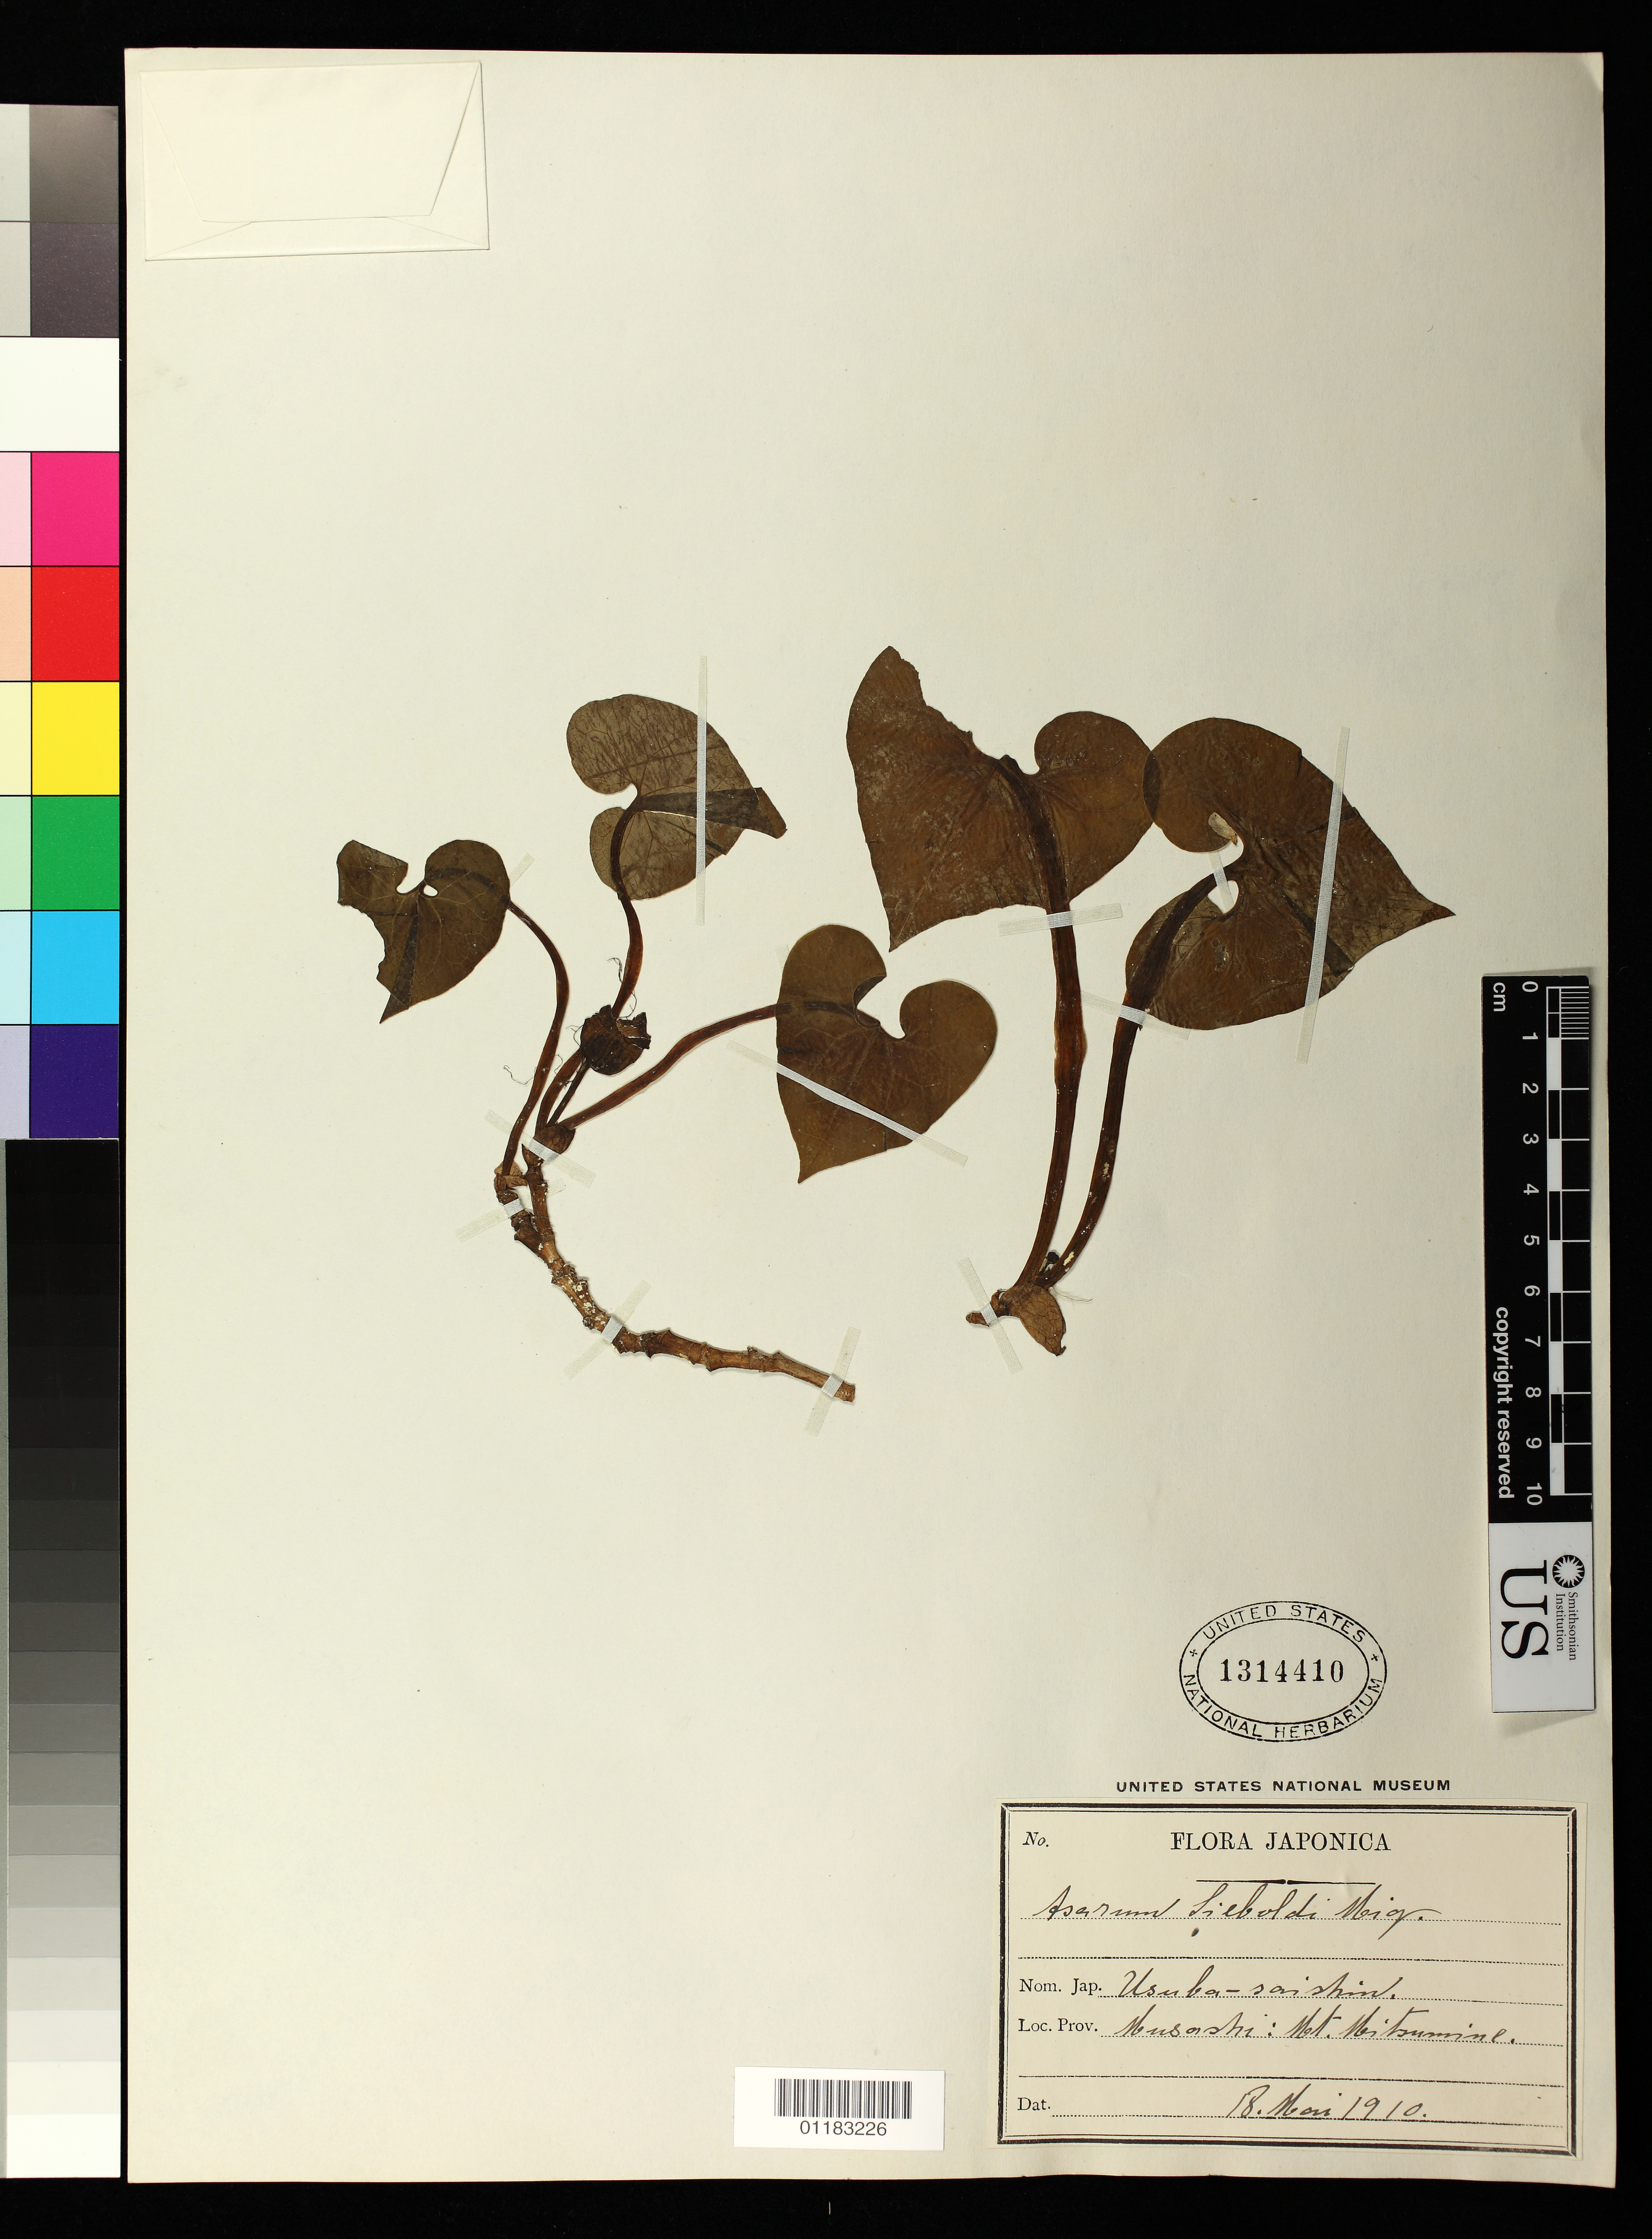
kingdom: Plantae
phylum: Tracheophyta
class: Magnoliopsida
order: Piperales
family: Aristolochiaceae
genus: Asarum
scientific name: Asarum sieboldii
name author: Miq.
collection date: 1910-05-18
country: Japan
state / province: Niigata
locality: Province Musashi: Mt Mitsumine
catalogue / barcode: US 1314410